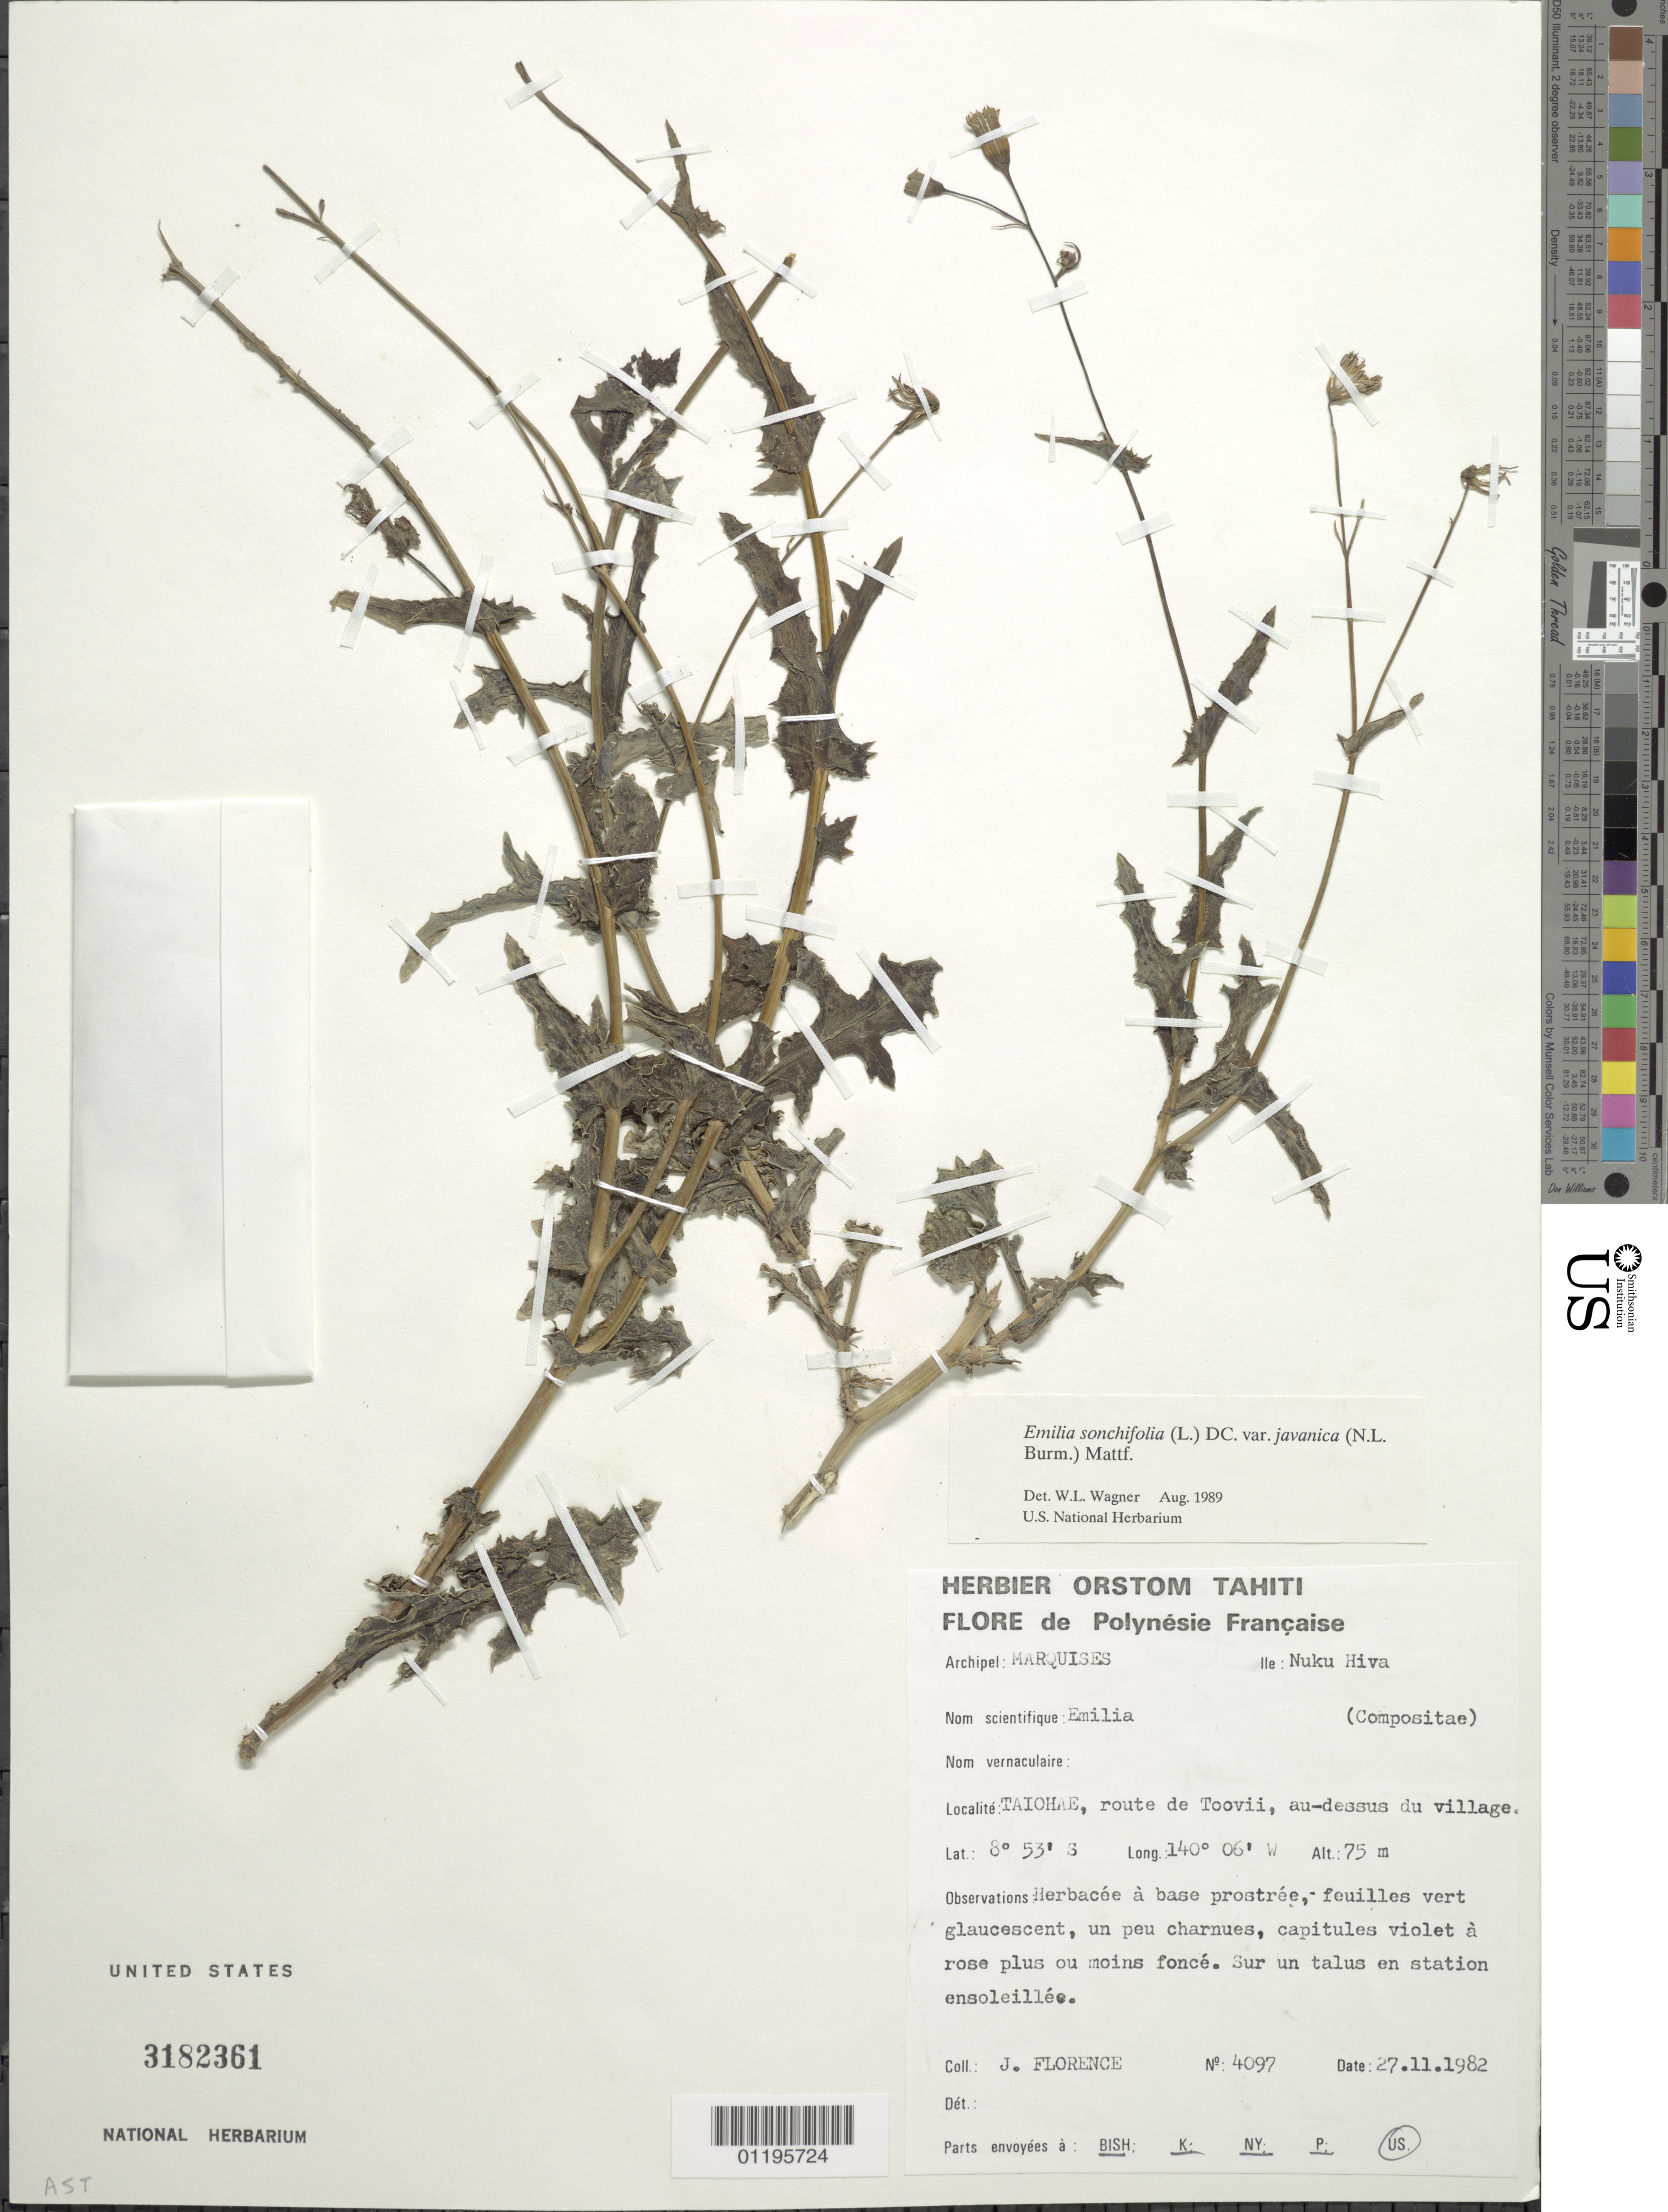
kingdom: Plantae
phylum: Tracheophyta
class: Magnoliopsida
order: Asterales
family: Asteraceae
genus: Emilia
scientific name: Emilia sonchifolia var. javanica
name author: (Burm. f.) Mattf.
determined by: Wagner, W. L., (BOT), Smithsonian Institution - National Museum of Natural History (UNITED STATES)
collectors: J. Florence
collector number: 4097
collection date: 1982-11-27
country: French Polynesia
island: Nuku Hiva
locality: Taiohae, route de Toovii, au-dessus du village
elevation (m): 75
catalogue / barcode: US 3182361